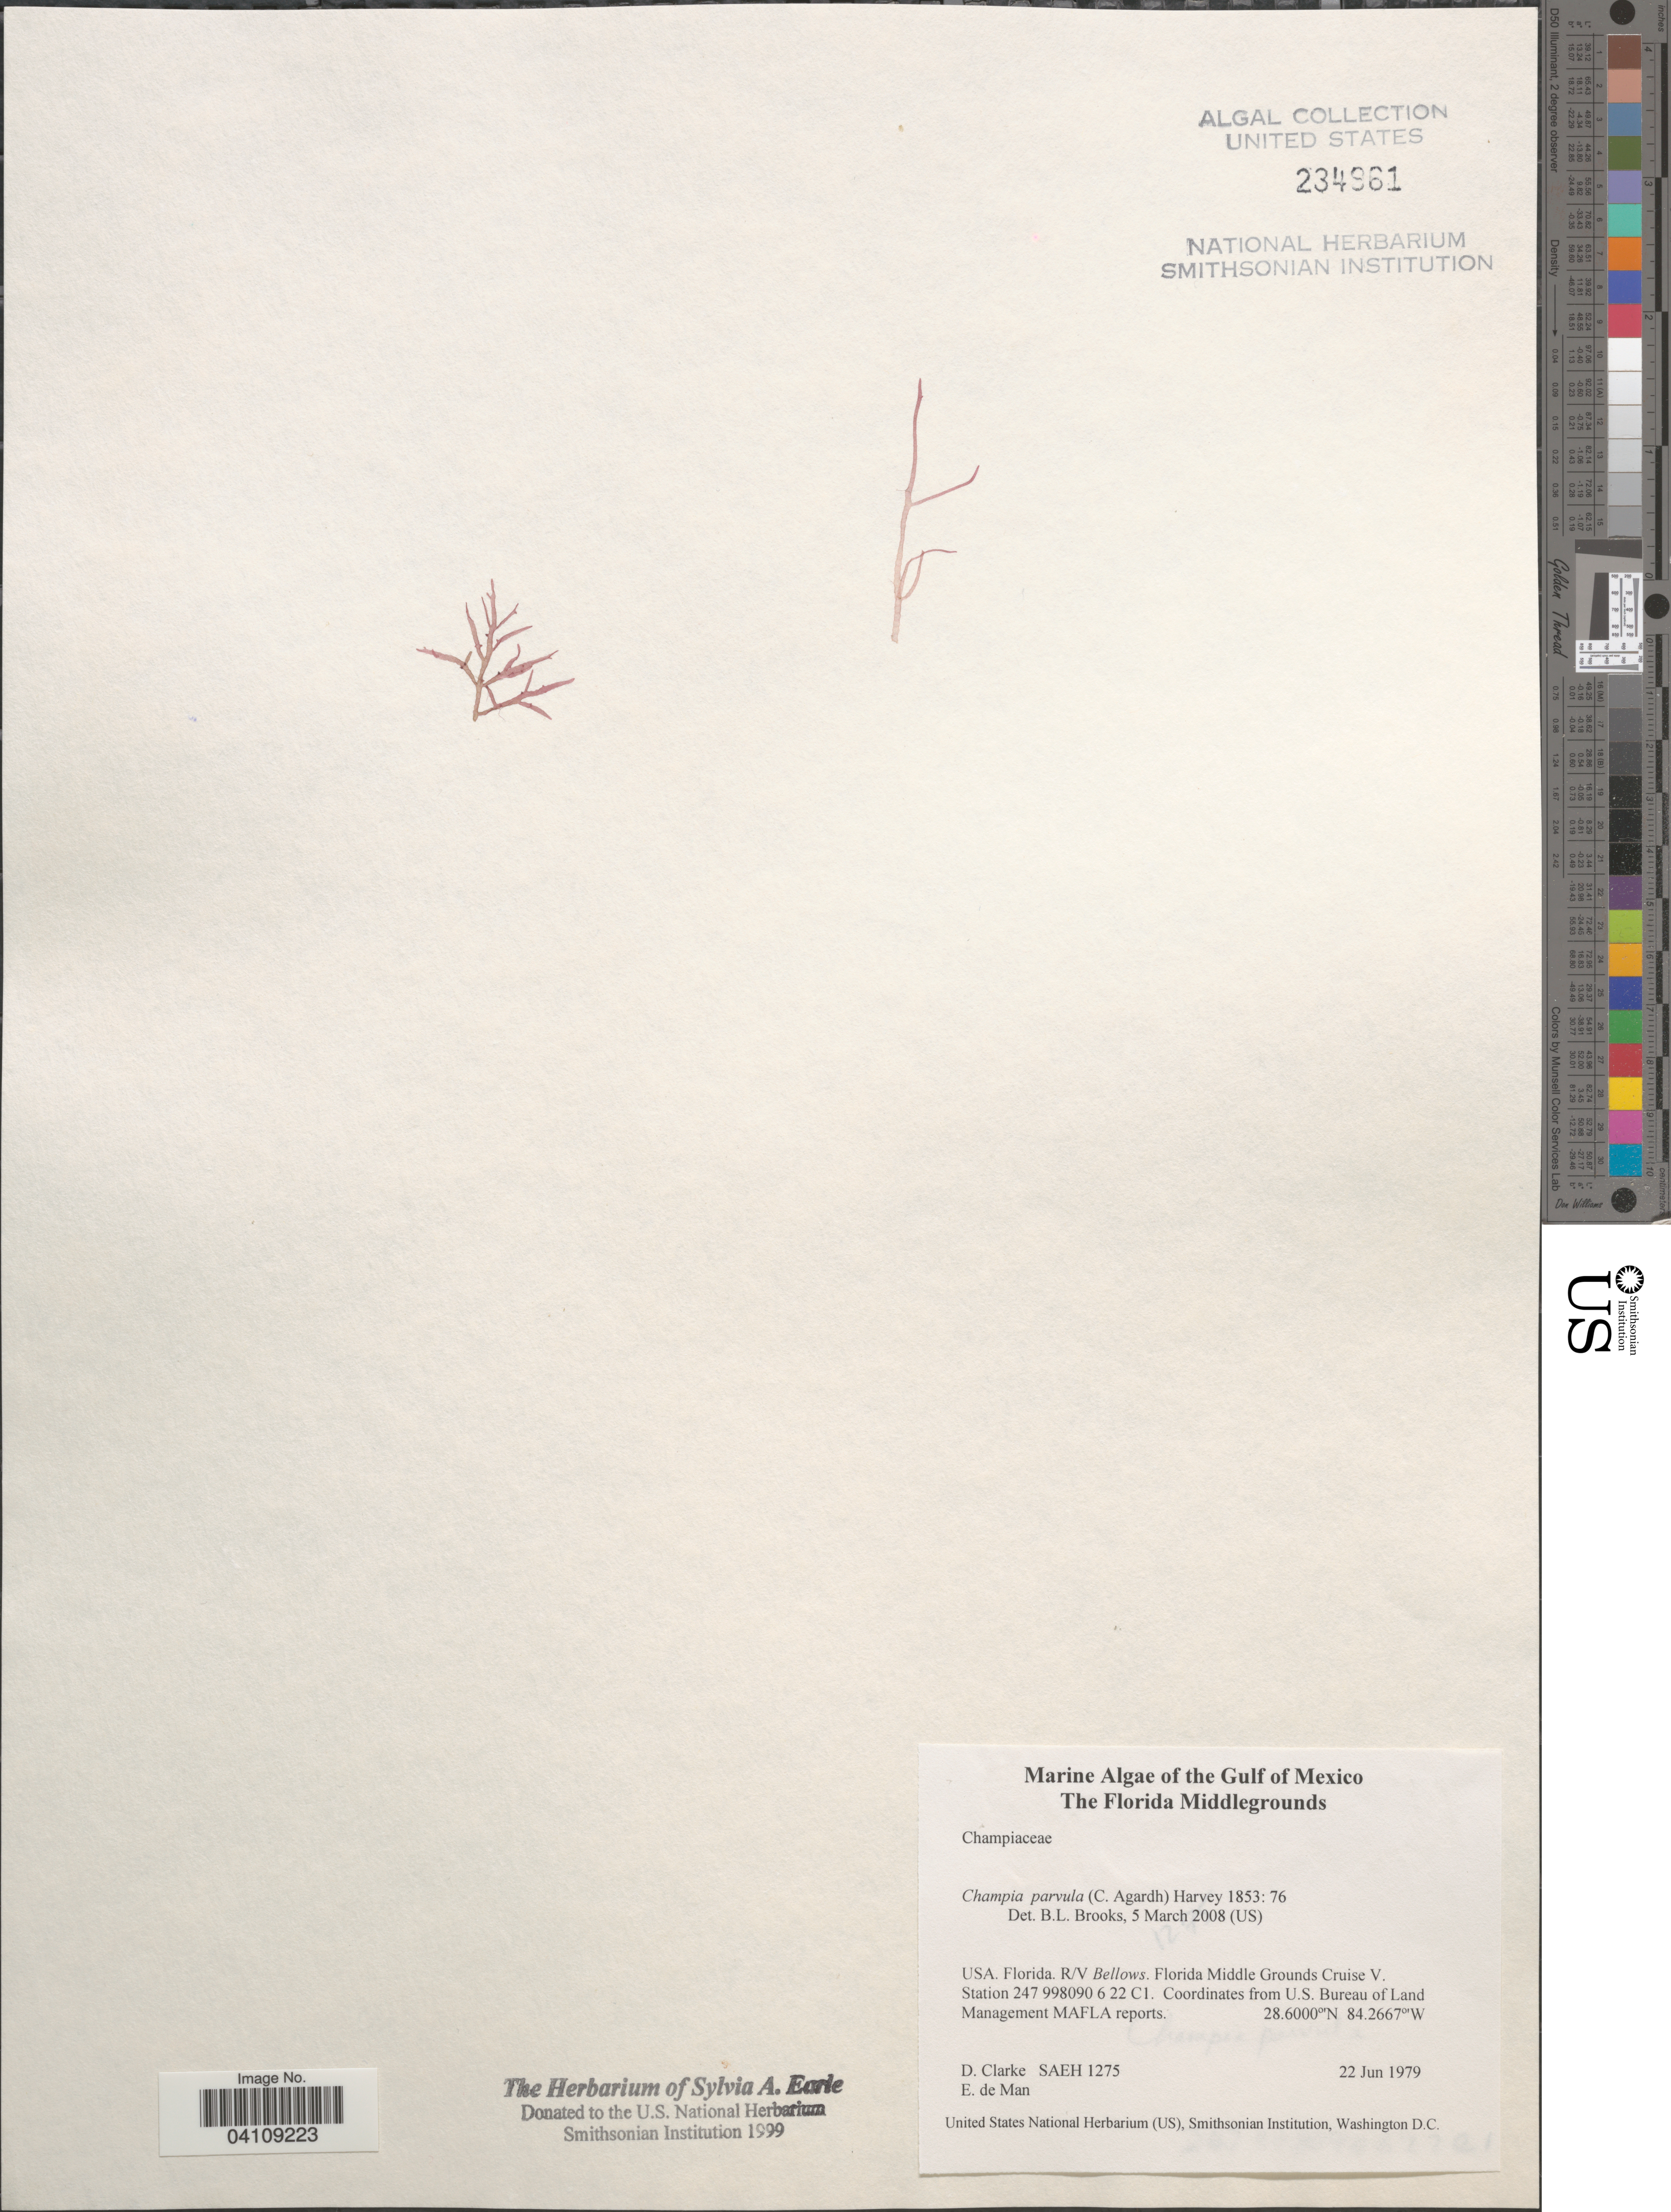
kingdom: Plantae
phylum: Rhodophyta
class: Florideophyceae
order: Rhodymeniales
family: Champiaceae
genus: Champia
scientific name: Champia parvula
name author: (C. Agardh) Harv.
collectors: D. Clarke & E. de Man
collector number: SAEH 1275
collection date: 1979-06-22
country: United States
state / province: Florida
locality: Gulf of Mexico. The Florida Middlegrounds. Florida. R/V Bellows. Florida Middle Grounds Cruise V. Station 247 998090 6 22 C1.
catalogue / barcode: US 234961